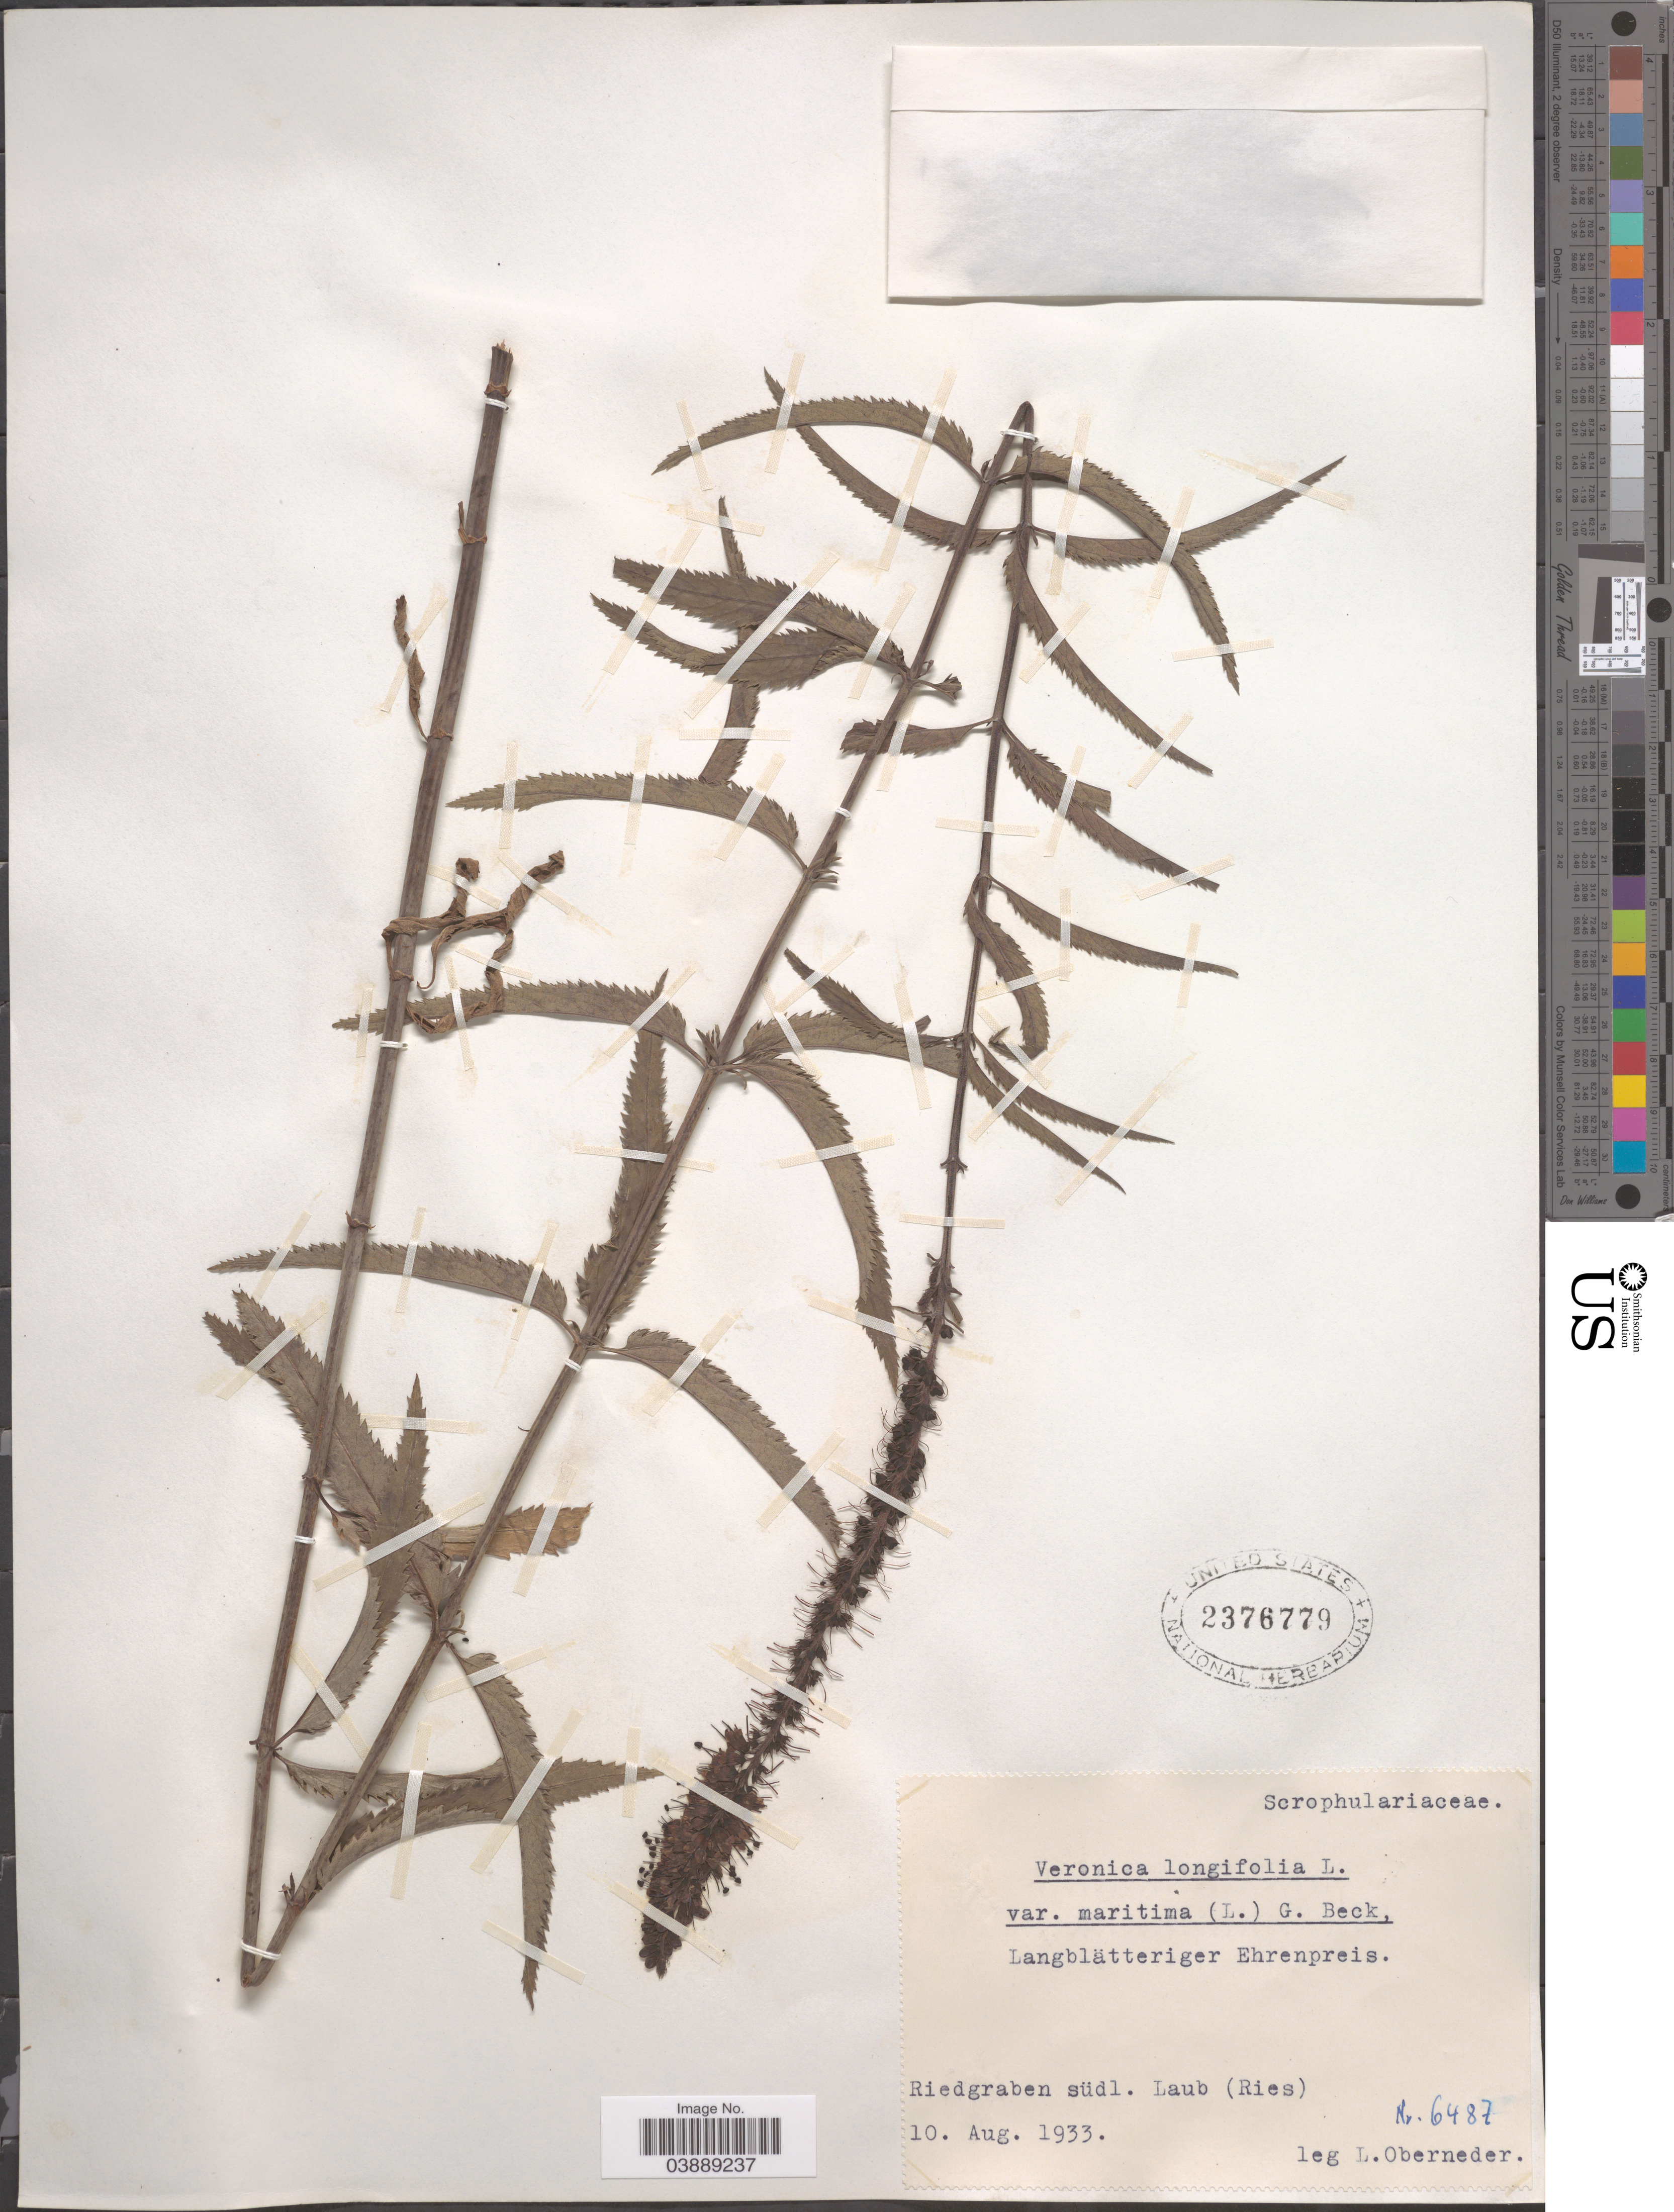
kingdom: Plantae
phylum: Tracheophyta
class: Magnoliopsida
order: Lamiales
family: Plantaginaceae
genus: Veronica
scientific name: Veronica longifolia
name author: L.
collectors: L. Oberneder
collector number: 6487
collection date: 1933-08-10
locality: Riedgraben südl. Laub (Ries).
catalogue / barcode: US 2376779